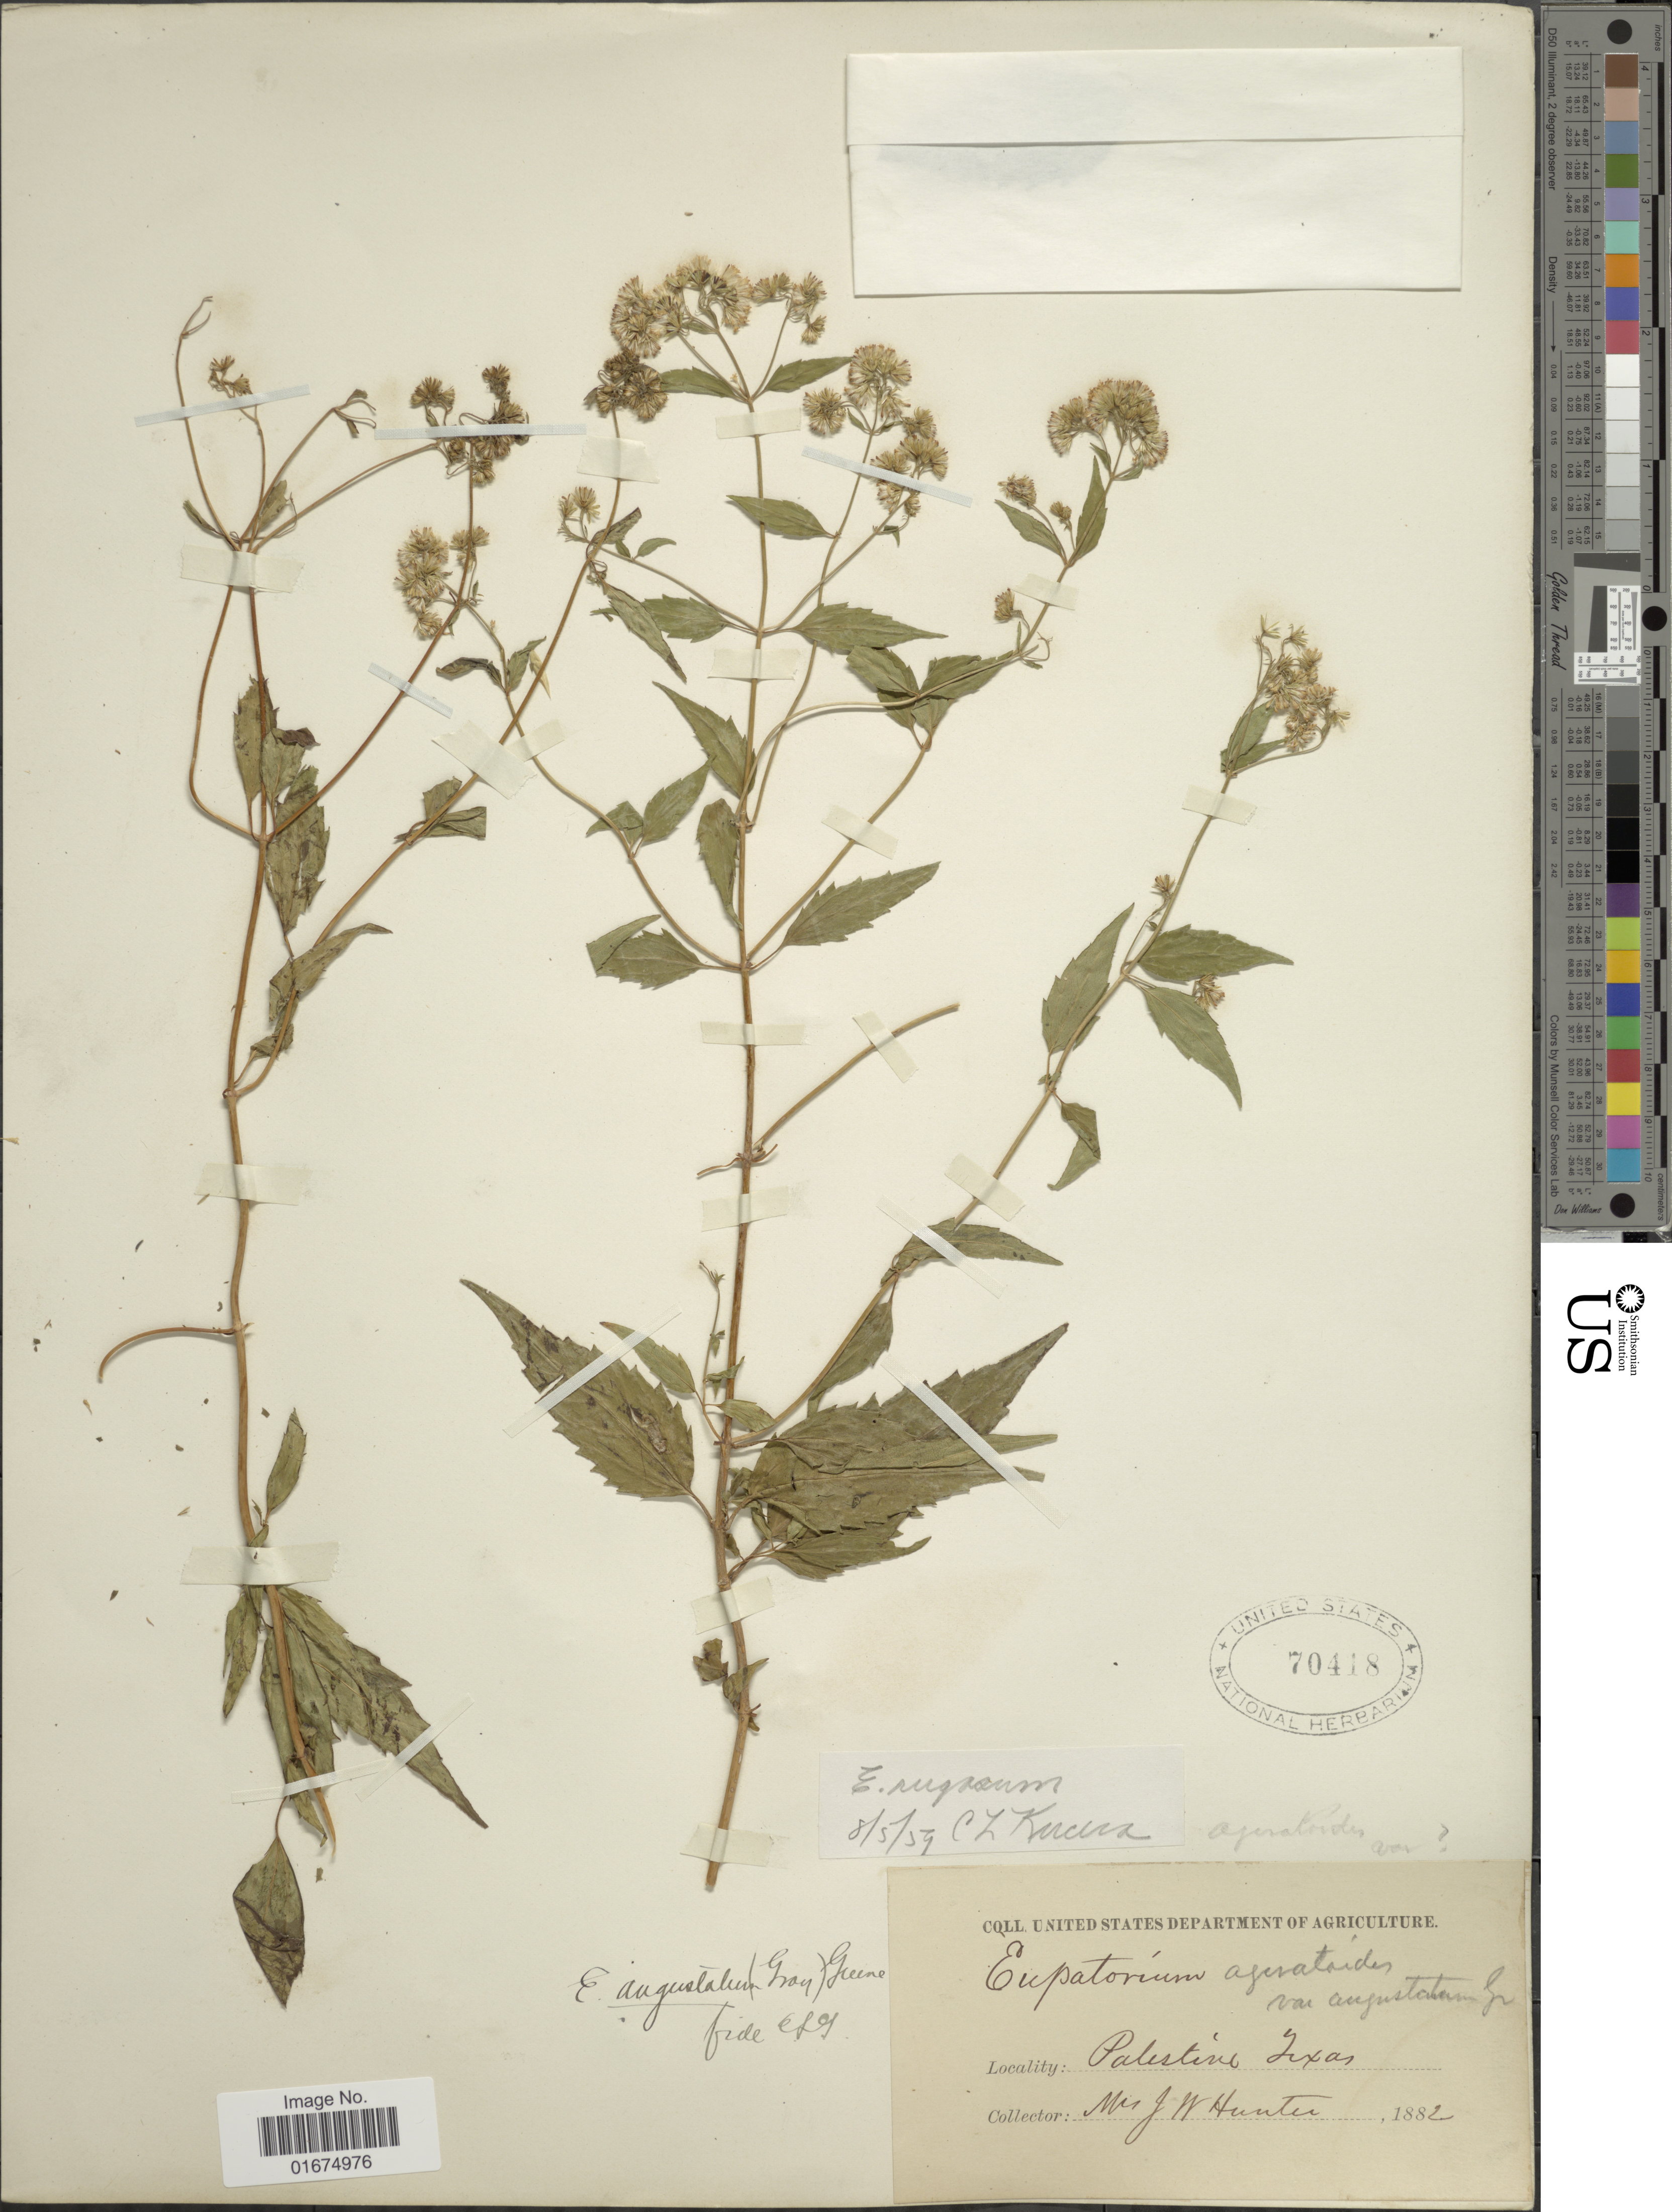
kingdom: Plantae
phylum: Tracheophyta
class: Magnoliopsida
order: Asterales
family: Asteraceae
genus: Ageratina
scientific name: Ageratina altissima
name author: (L.) R.M. King & H. Rob.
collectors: J. Hunter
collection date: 1882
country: United States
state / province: Texas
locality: Palestine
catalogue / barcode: US 70418